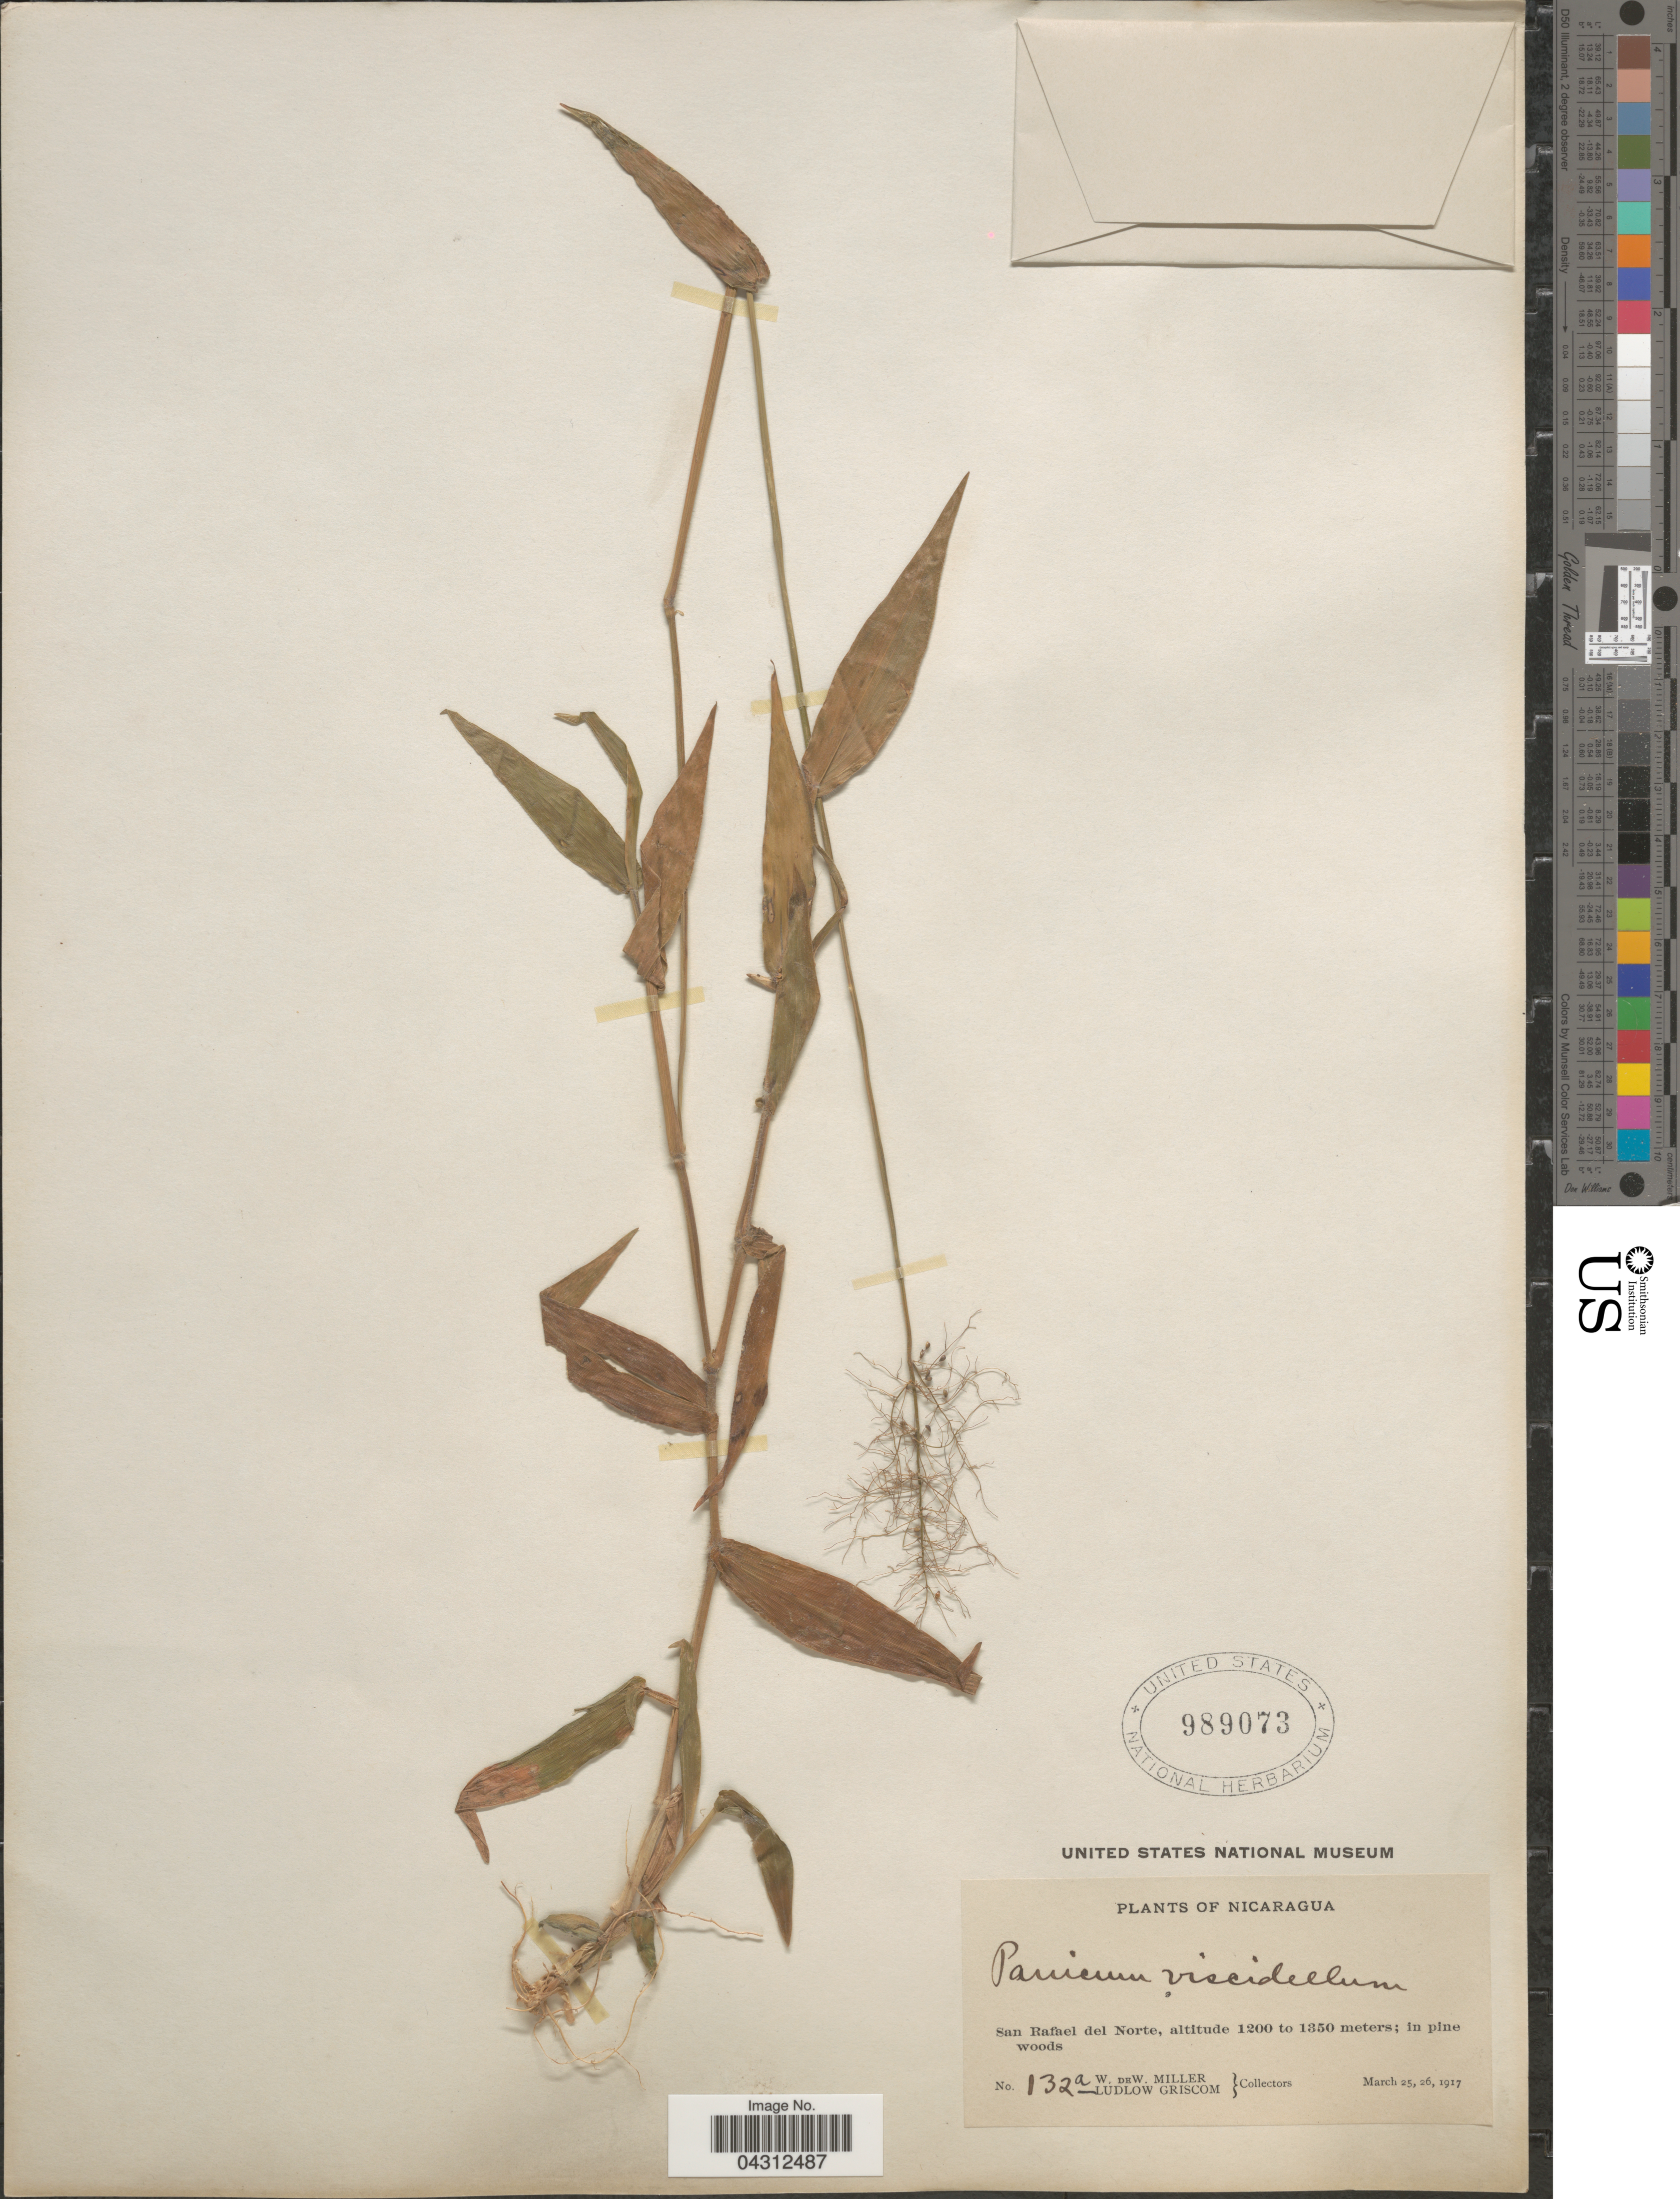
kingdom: Plantae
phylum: Tracheophyta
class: Liliopsida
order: Poales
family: Poaceae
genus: Dichanthelium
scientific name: Dichanthelium viscidellum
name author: (Scribn.) Gould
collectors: W. Miller & L. Griscom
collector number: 132a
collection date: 1917-03-25/1917-03-26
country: Nicaragua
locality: San Rafael del Norte.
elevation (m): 1200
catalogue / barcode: US 989073